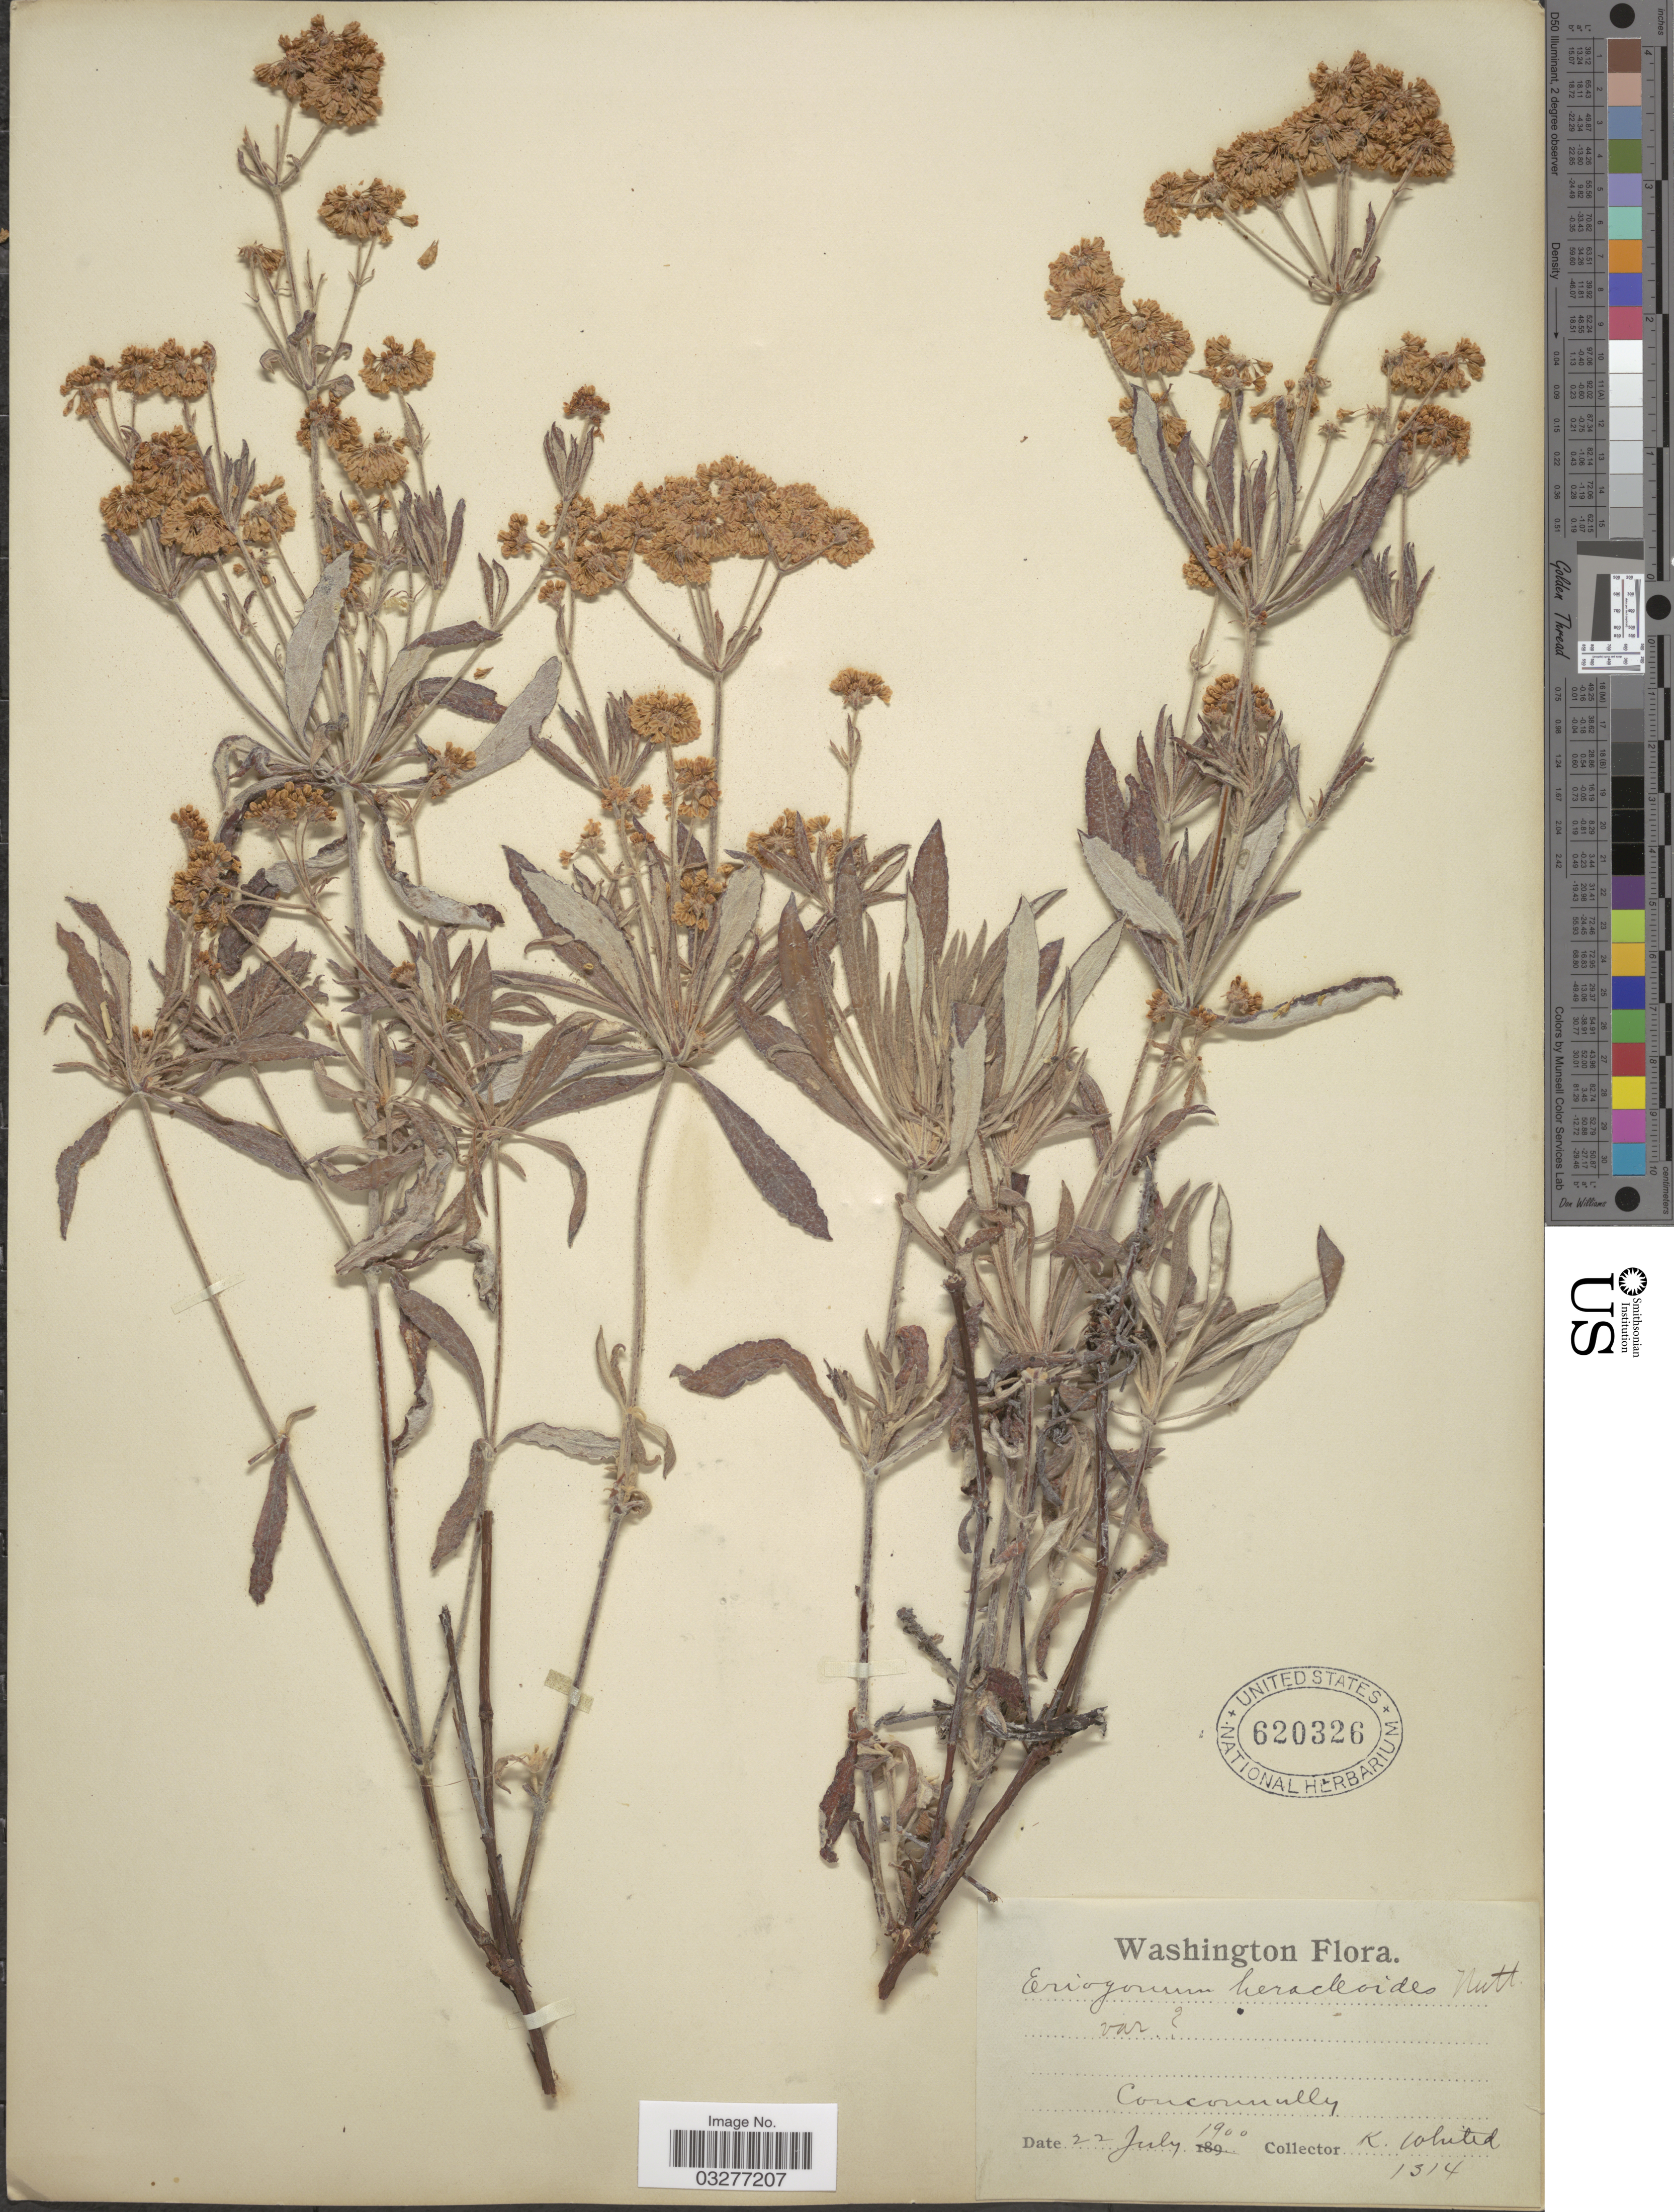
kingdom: Plantae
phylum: Tracheophyta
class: Magnoliopsida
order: Caryophyllales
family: Polygonaceae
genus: Eriogonum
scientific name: Eriogonum heracleoides var. heracleoides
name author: Nutt.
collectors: K. Whited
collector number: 1314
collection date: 1900-07-22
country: United States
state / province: Washington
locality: Conconully.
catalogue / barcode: US 620326